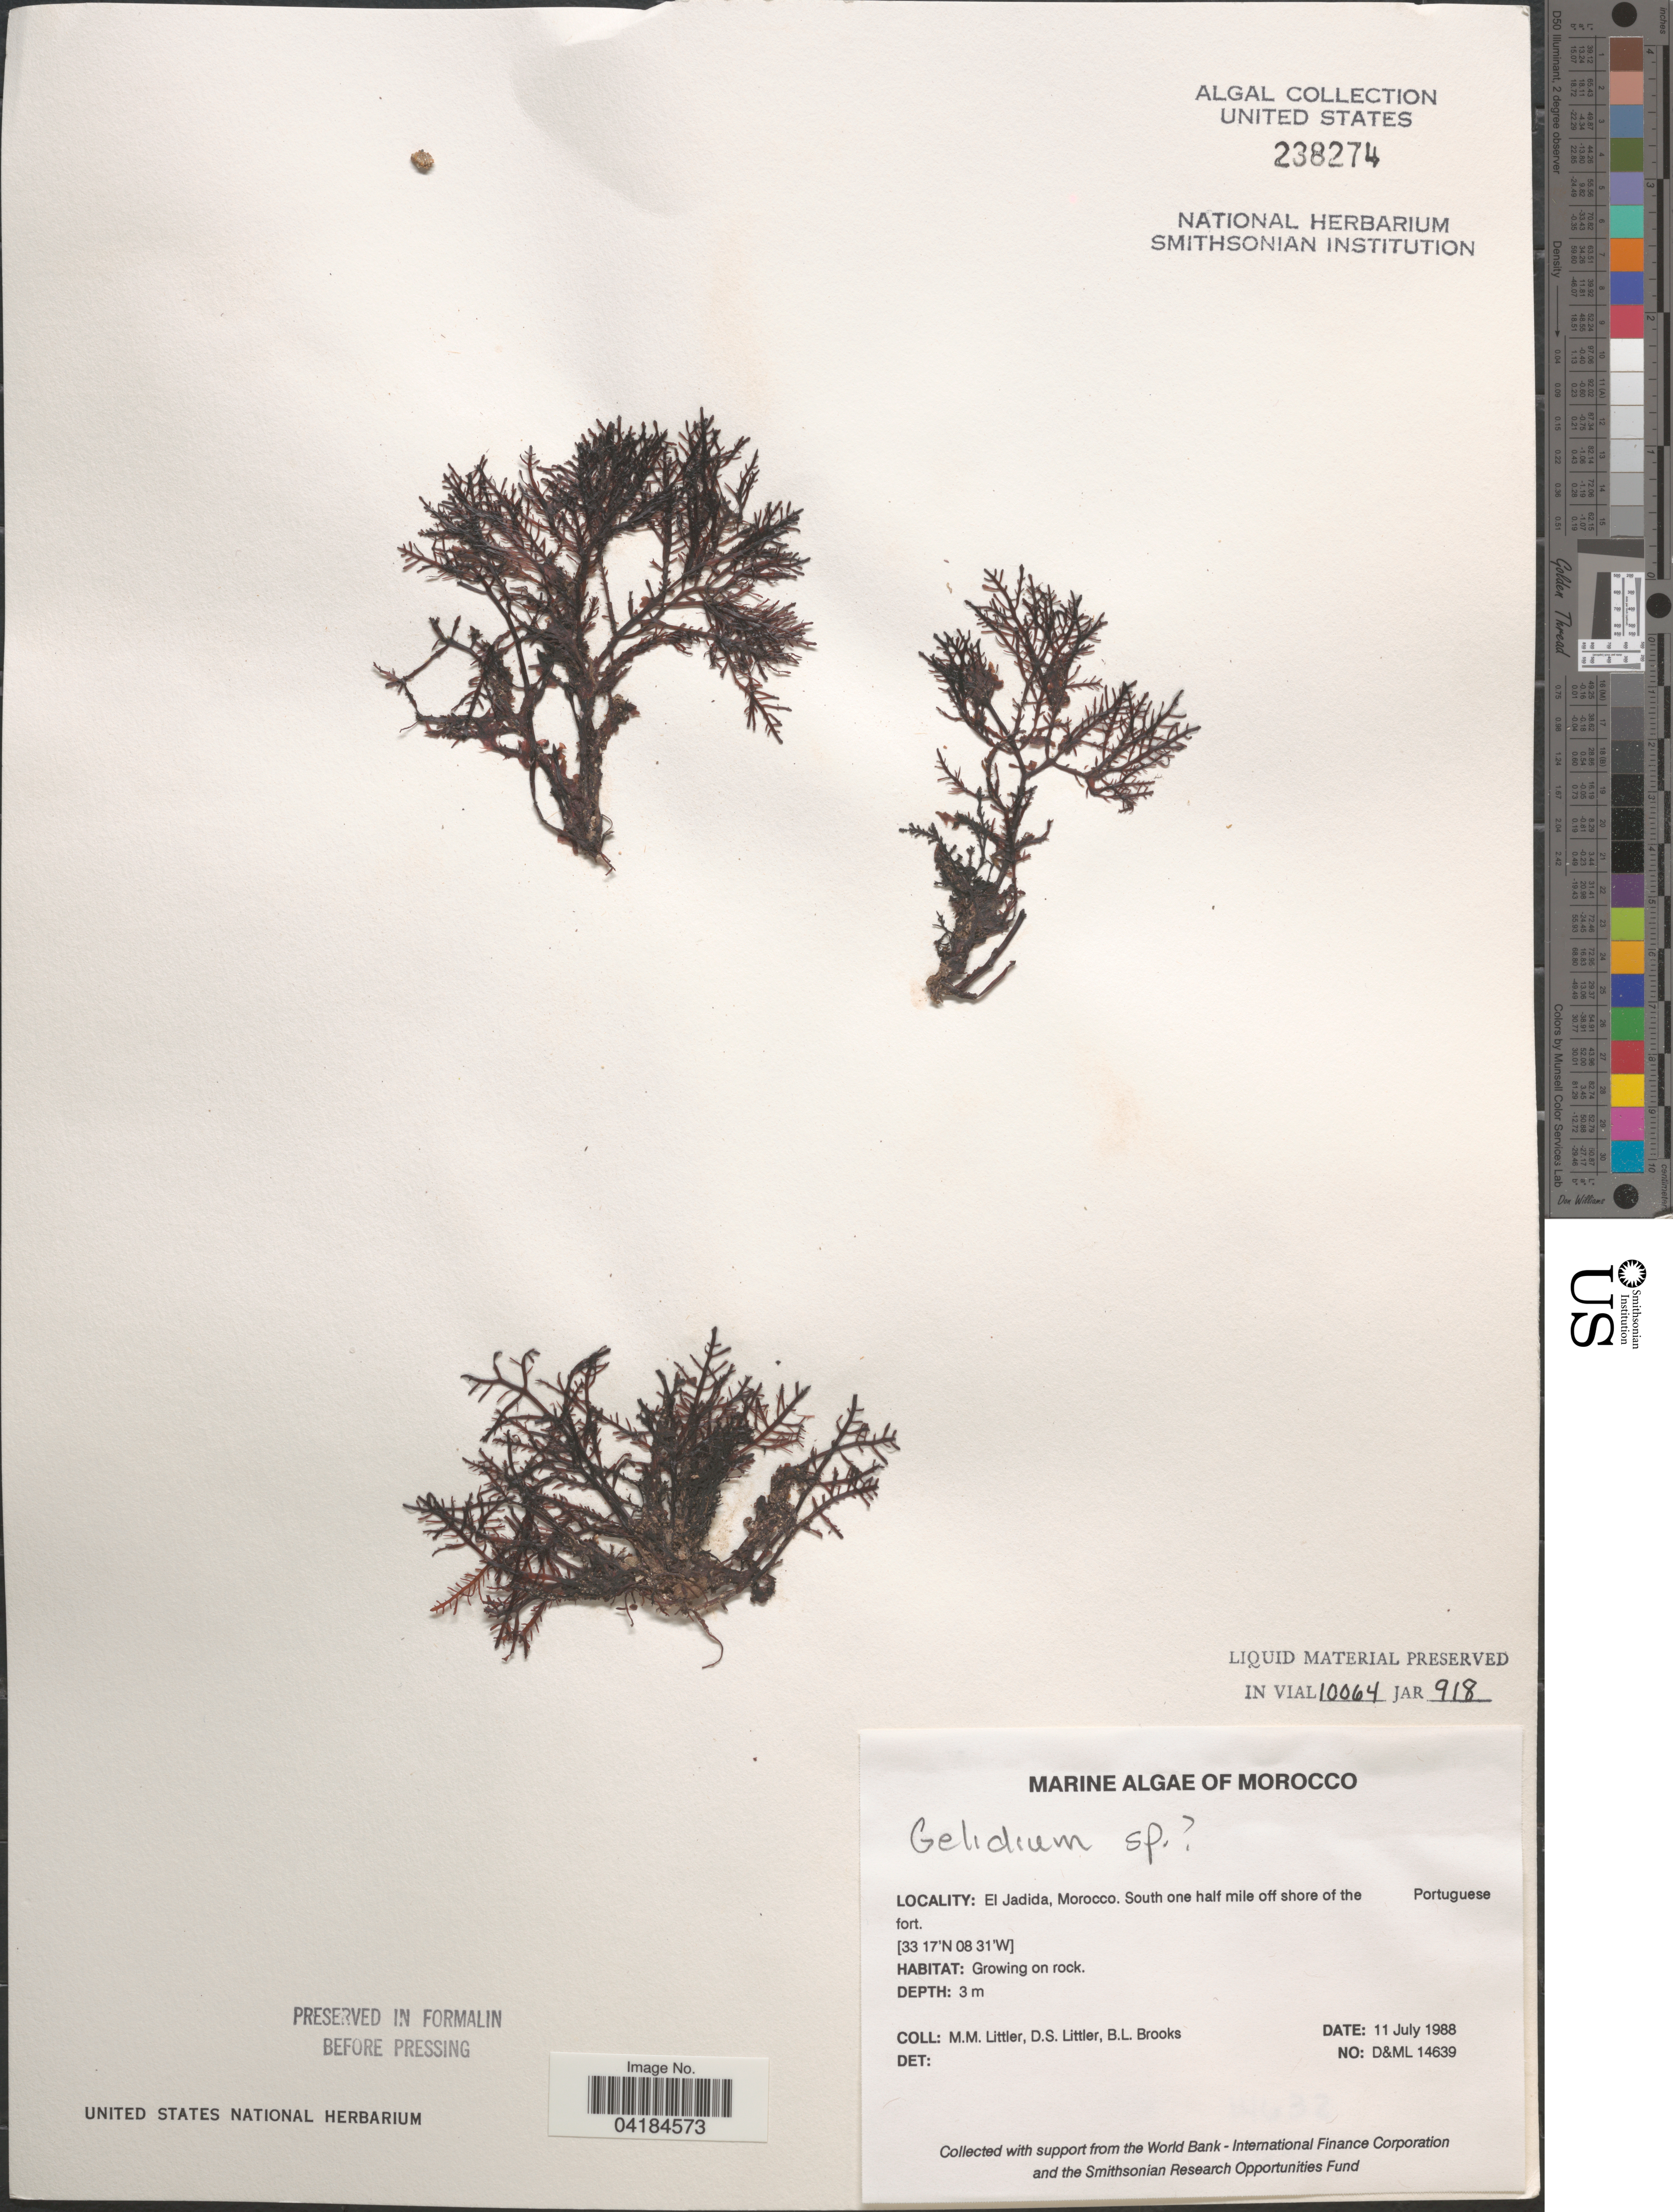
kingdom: Plantae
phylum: Rhodophyta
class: Florideophyceae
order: Gelidiales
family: Gelidiaceae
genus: Gelidium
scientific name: Gelidium sp.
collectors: D. S. Littler & B. Brooks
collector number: D&ML14639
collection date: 1988-07-11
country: Morocco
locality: El Jadida. South one half mile off shore of the fort.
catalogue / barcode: US 238274